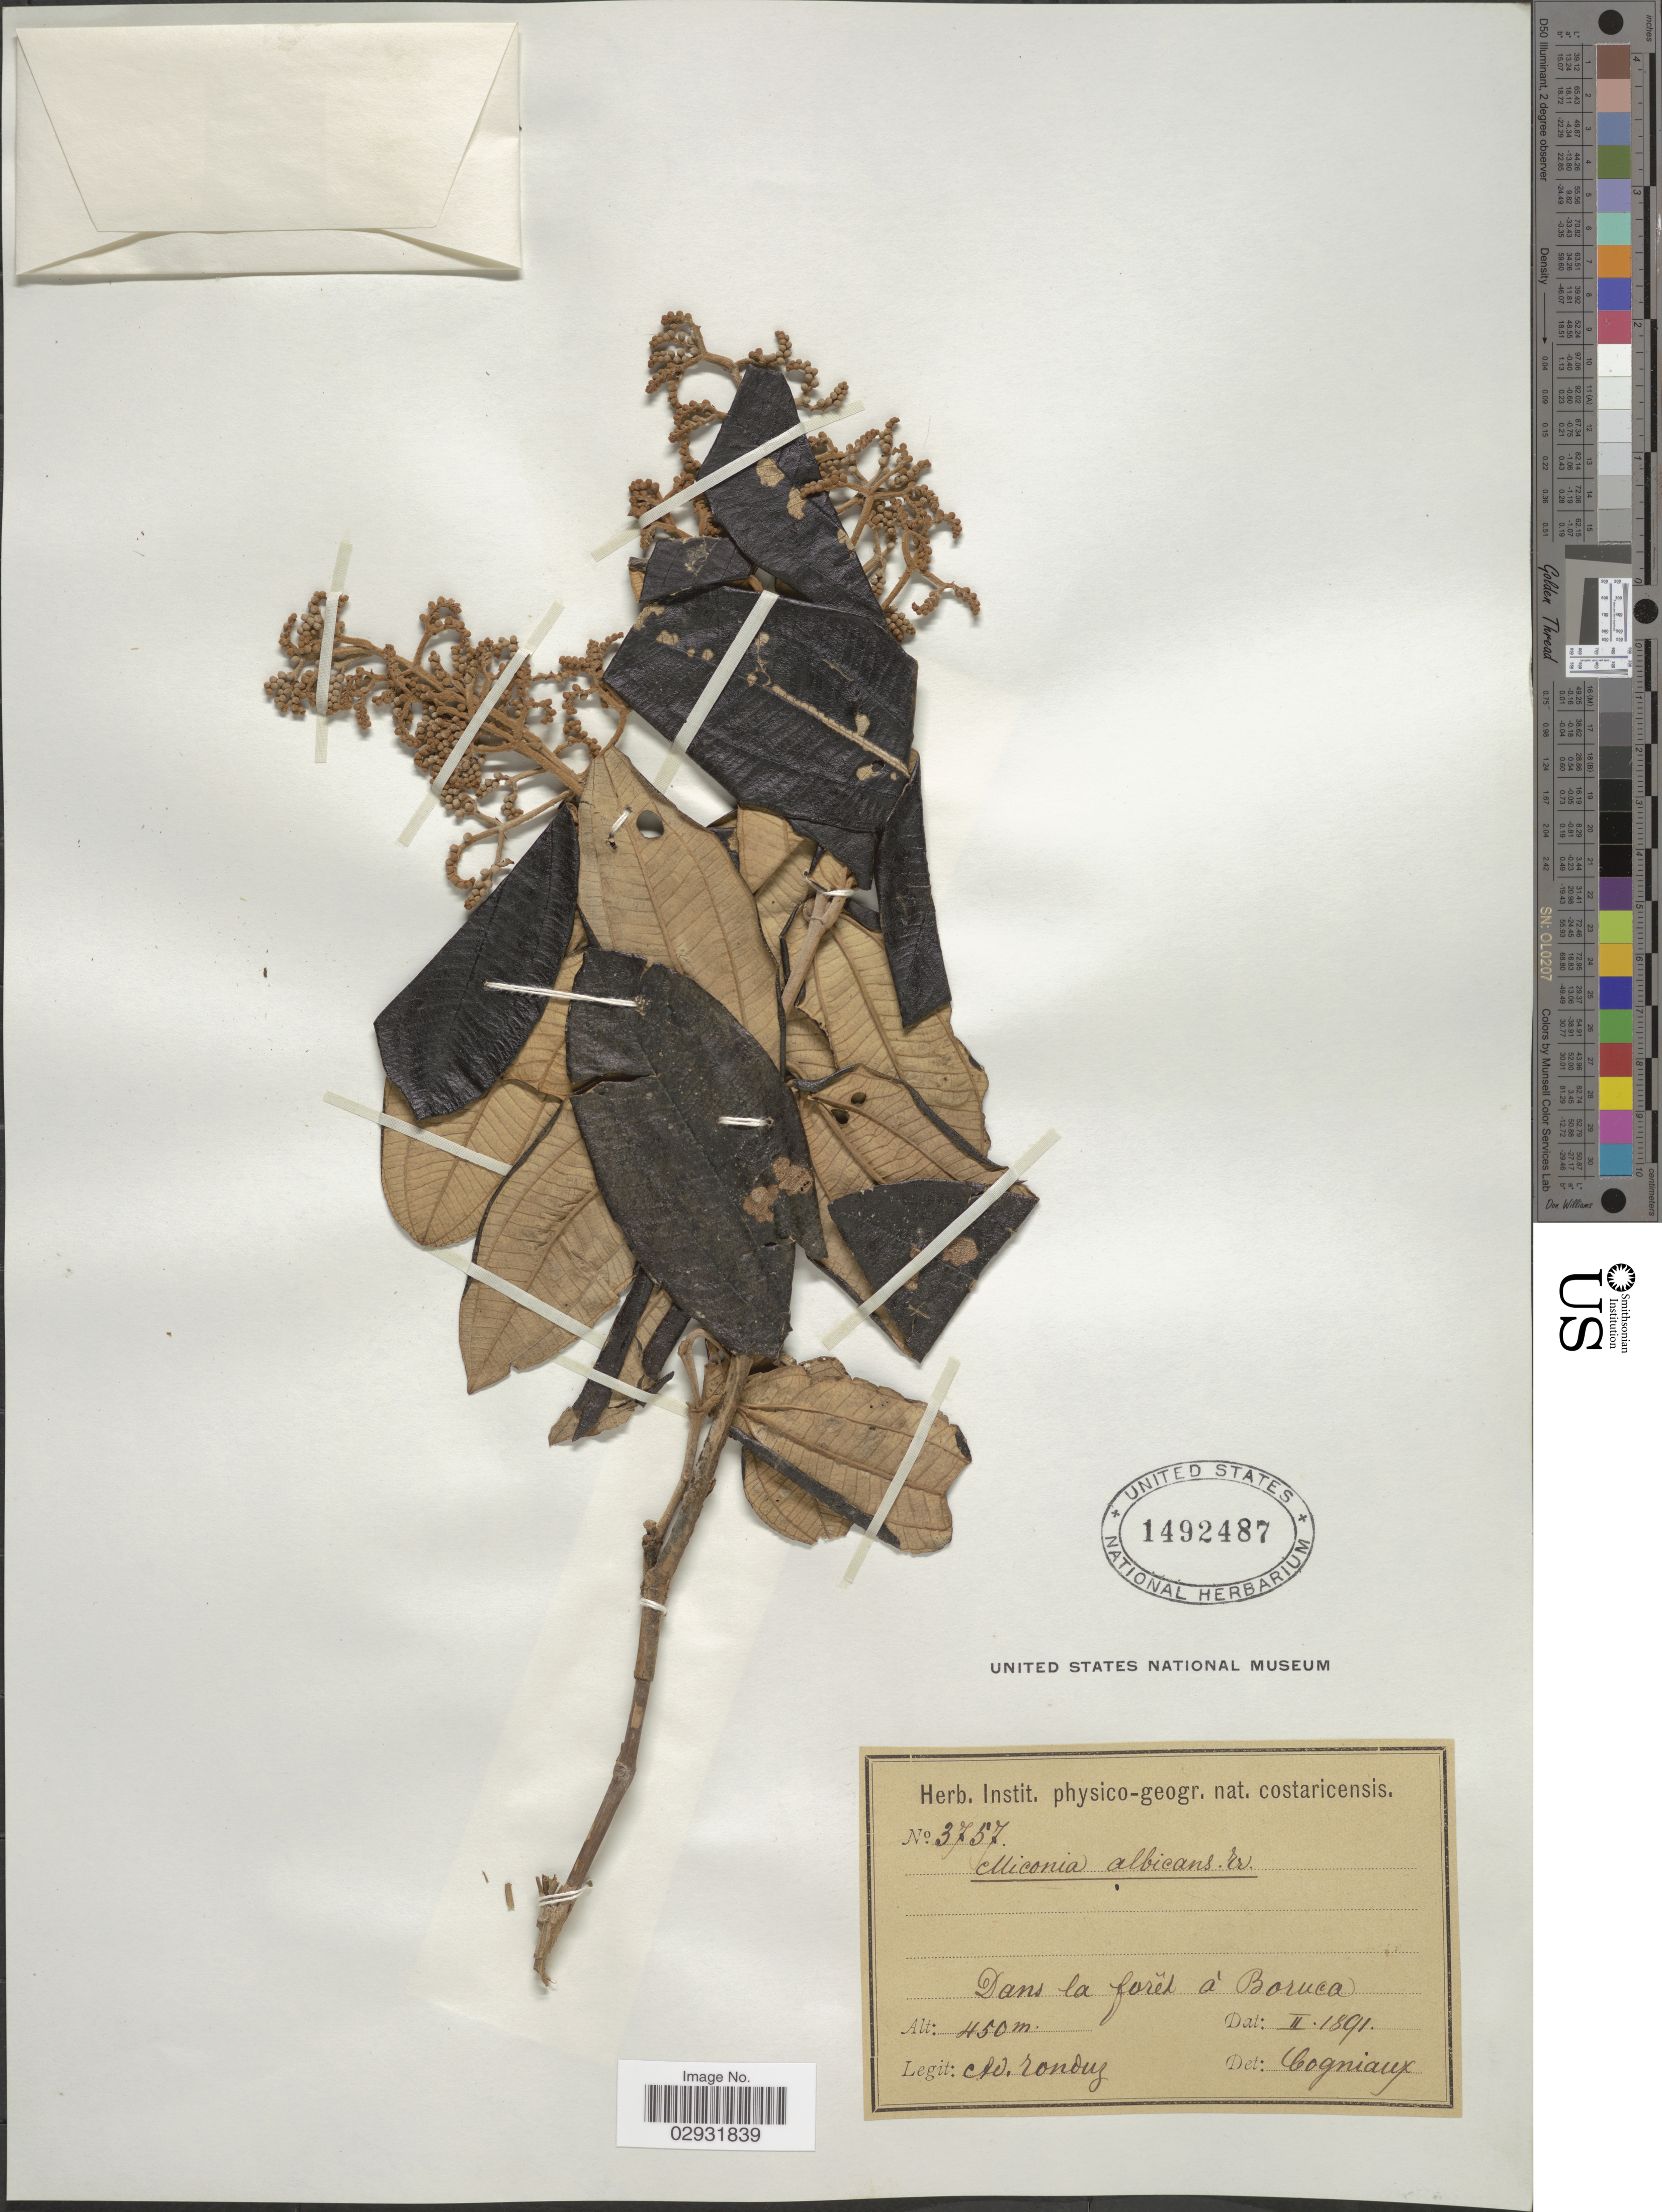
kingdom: Plantae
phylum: Tracheophyta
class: Magnoliopsida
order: Myrtales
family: Melastomataceae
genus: Miconia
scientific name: Miconia albicans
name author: (Sw.) Steud.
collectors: A. Tonduz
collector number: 3757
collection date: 1891-02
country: Costa Rica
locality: Dans la forêt á Boruca.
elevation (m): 450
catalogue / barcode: US 1492487